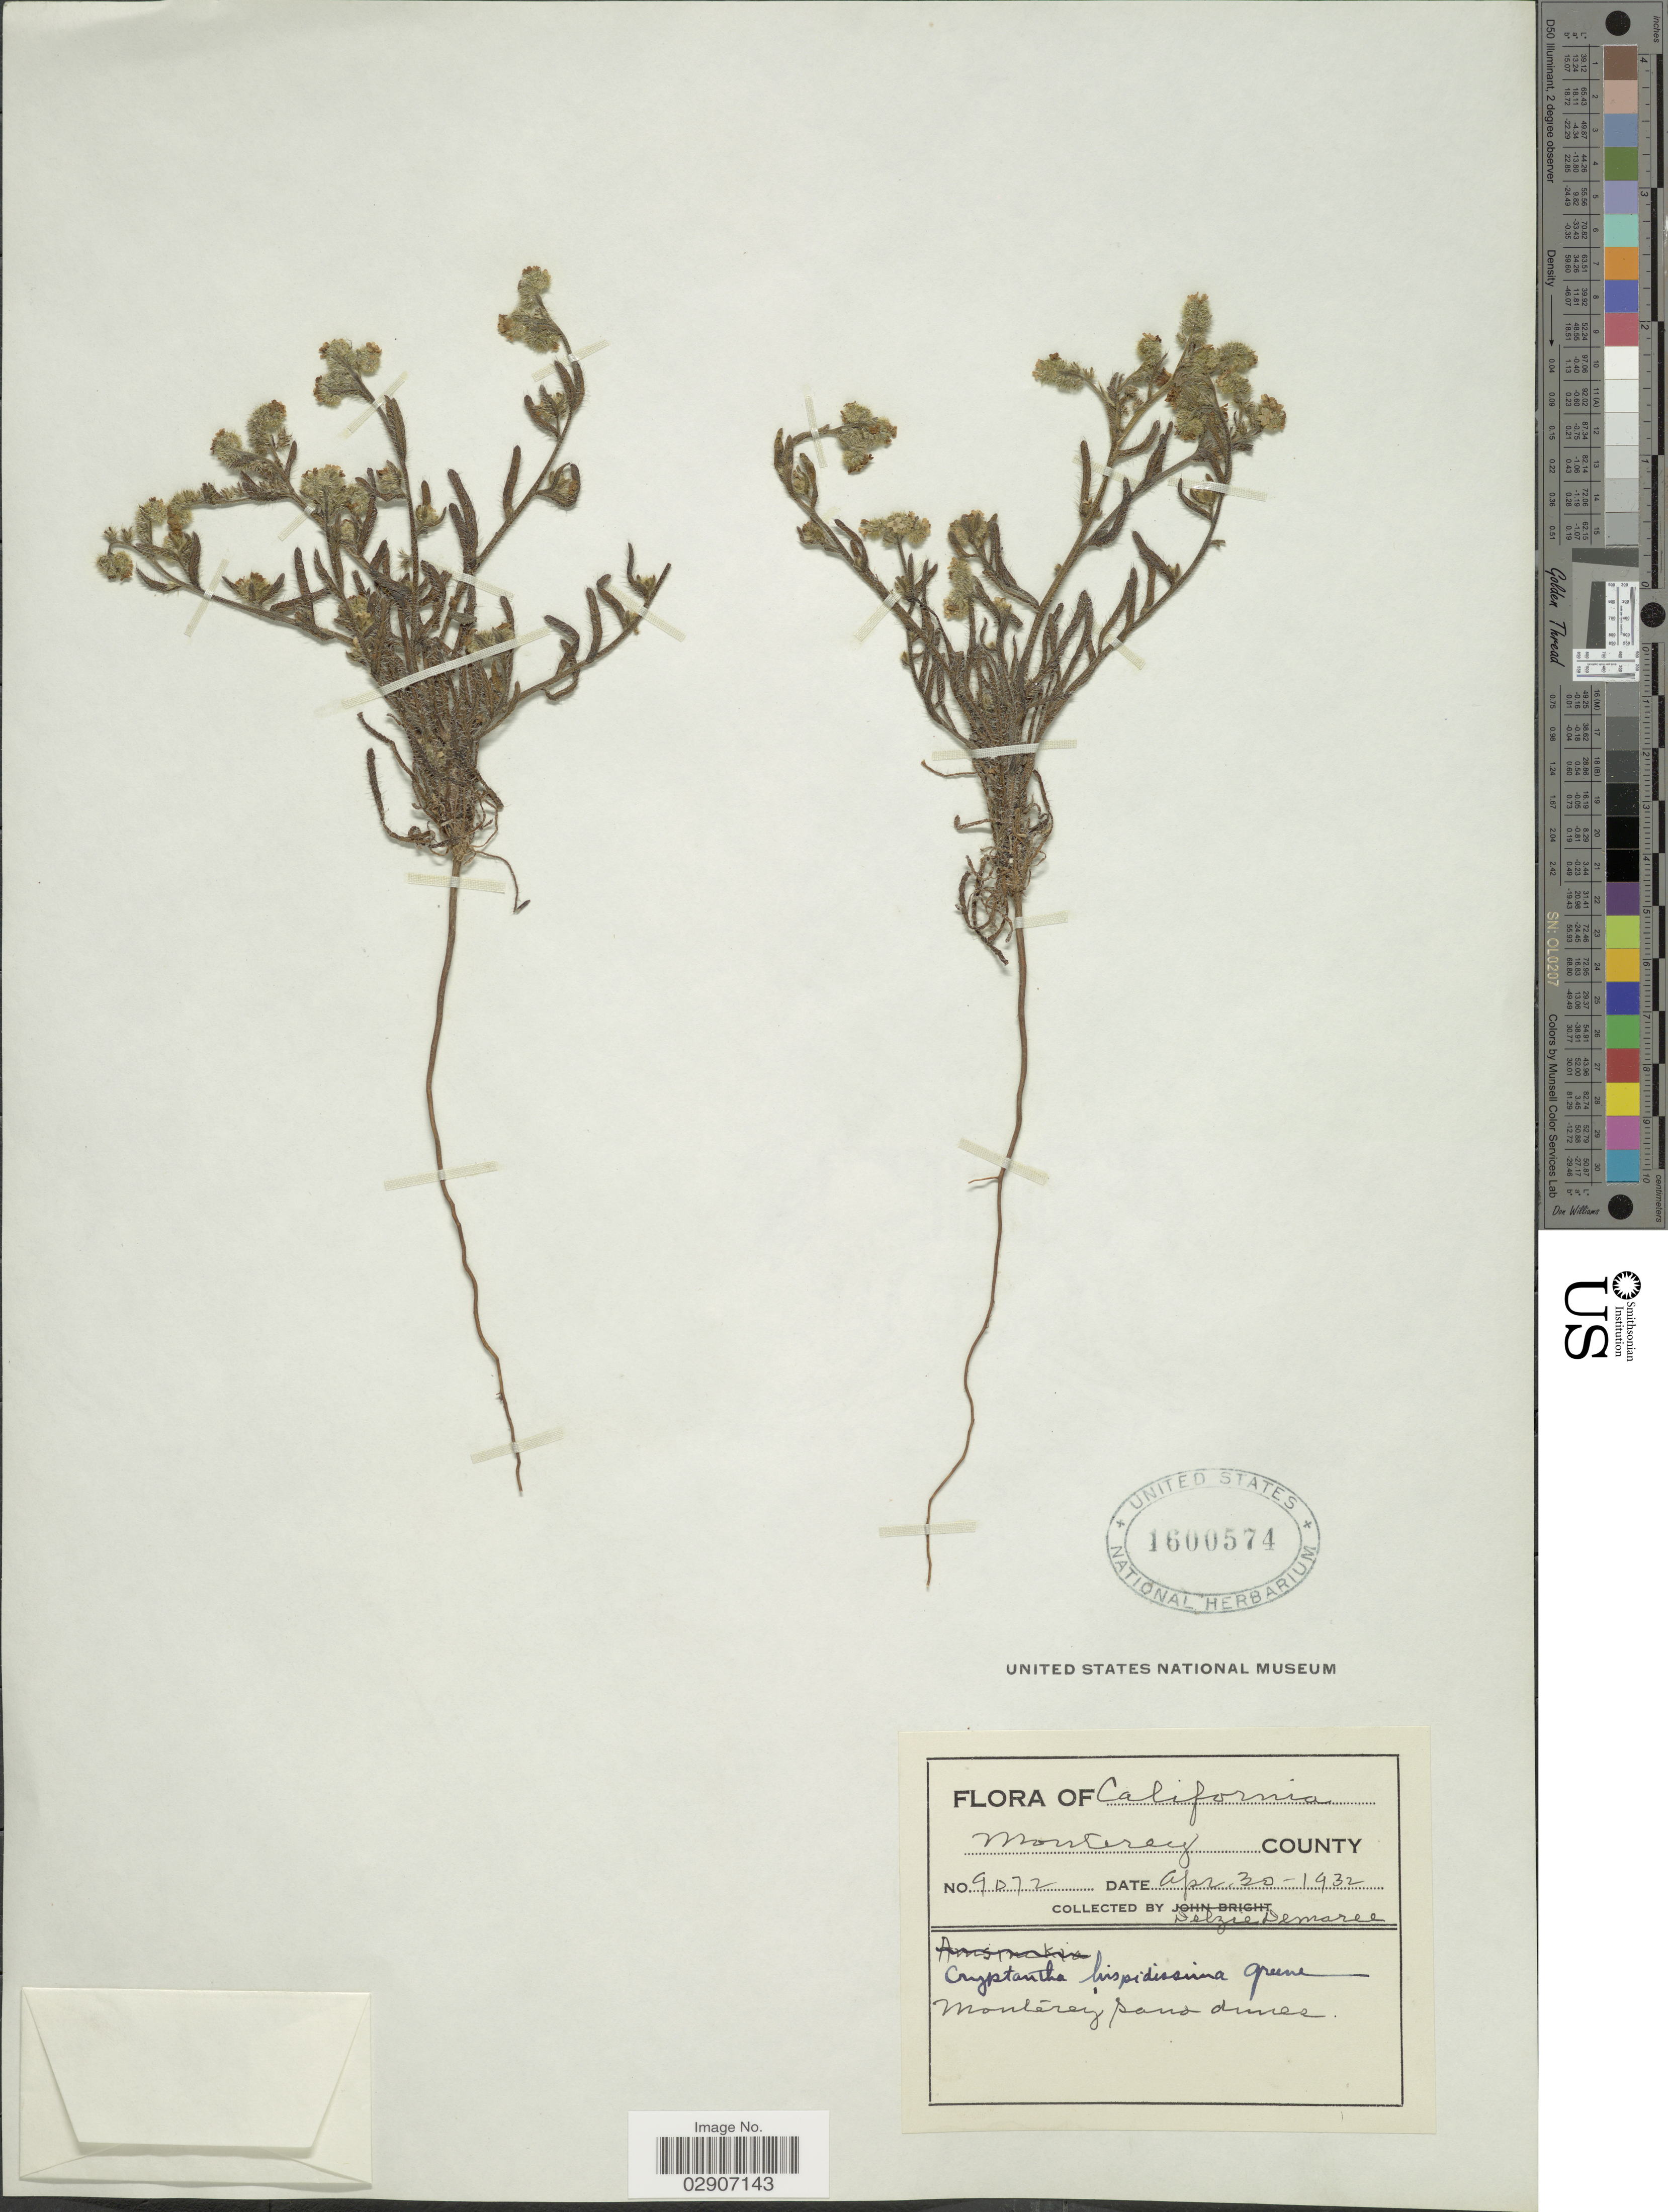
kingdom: Plantae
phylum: Tracheophyta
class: Magnoliopsida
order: Boraginales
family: Boraginaceae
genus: Cryptantha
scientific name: Cryptantha clevelandii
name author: Greene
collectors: D. Demaree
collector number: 9072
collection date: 1932-04-30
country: United States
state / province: California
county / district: Monterey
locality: Monterey County. Monterey sand dunes.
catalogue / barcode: US 1600574